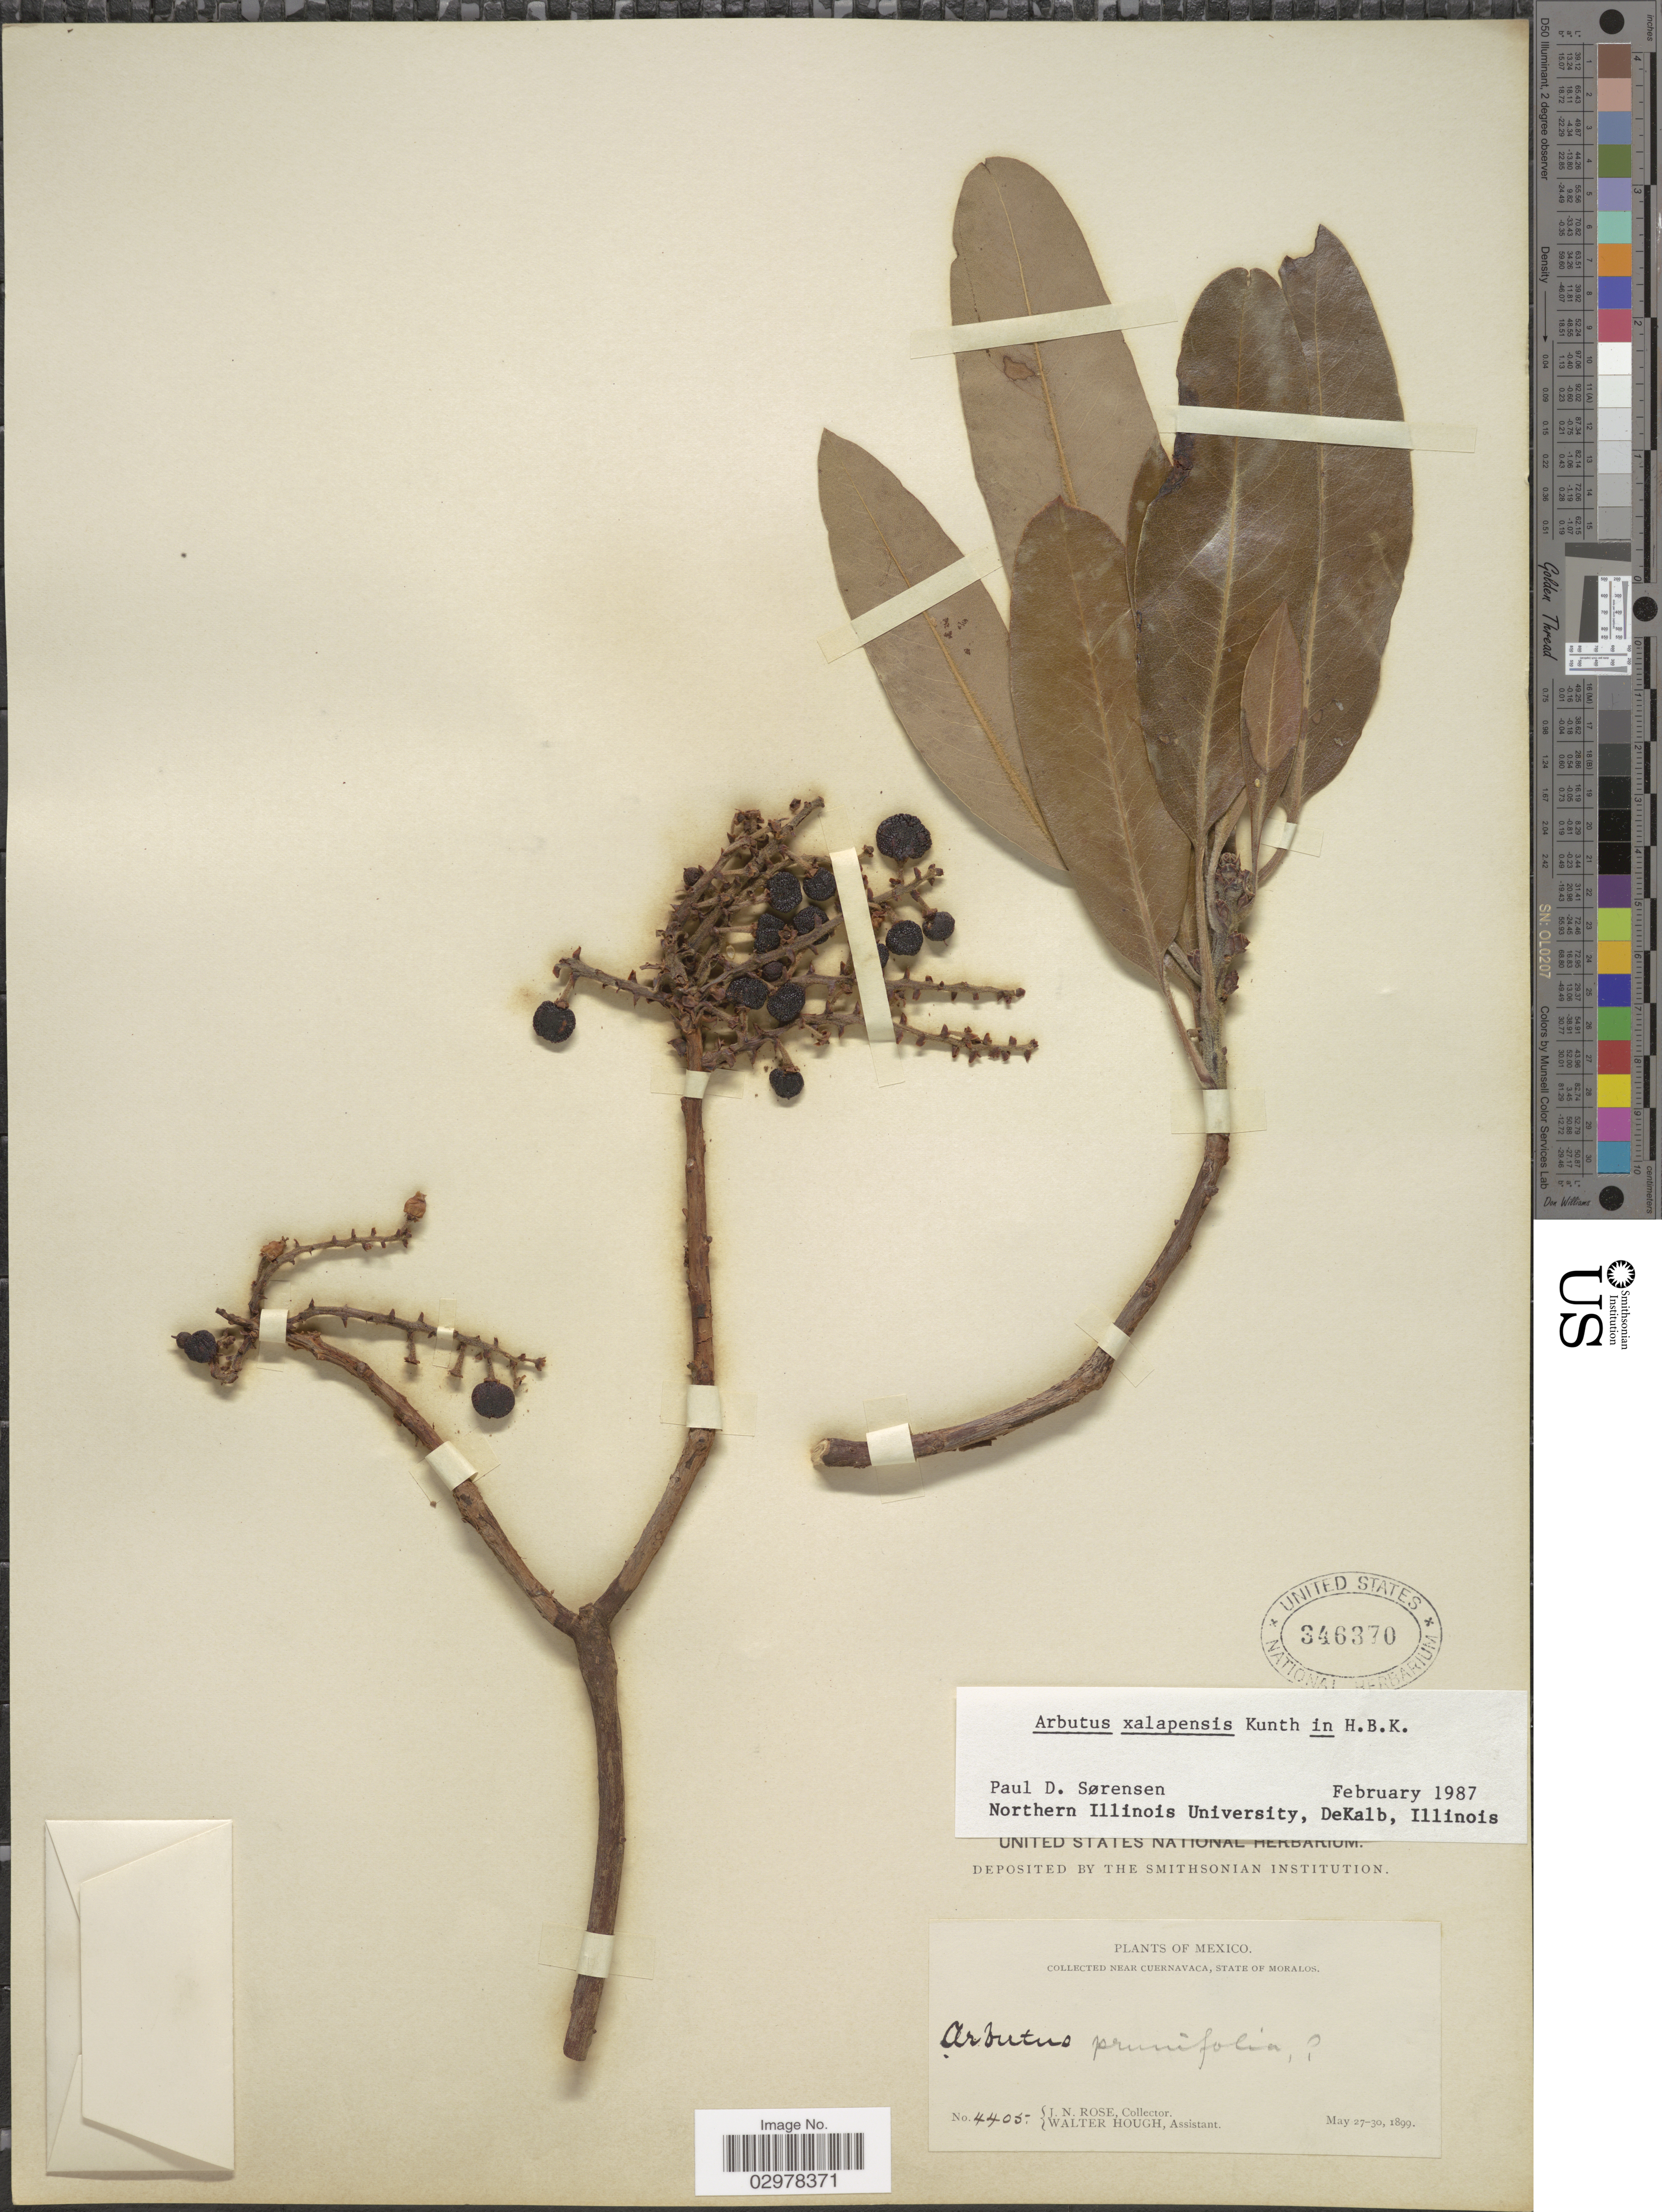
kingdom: Plantae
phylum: Tracheophyta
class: Magnoliopsida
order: Ericales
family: Ericaceae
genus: Arbutus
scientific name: Arbutus xalapensis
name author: Kunth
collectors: J. N. Rose & W. Hough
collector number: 4405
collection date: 1899-05-27/1899-05-30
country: Mexico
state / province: Morelos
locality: Near Cuernavaca, State of Moralos.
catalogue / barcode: US 346370